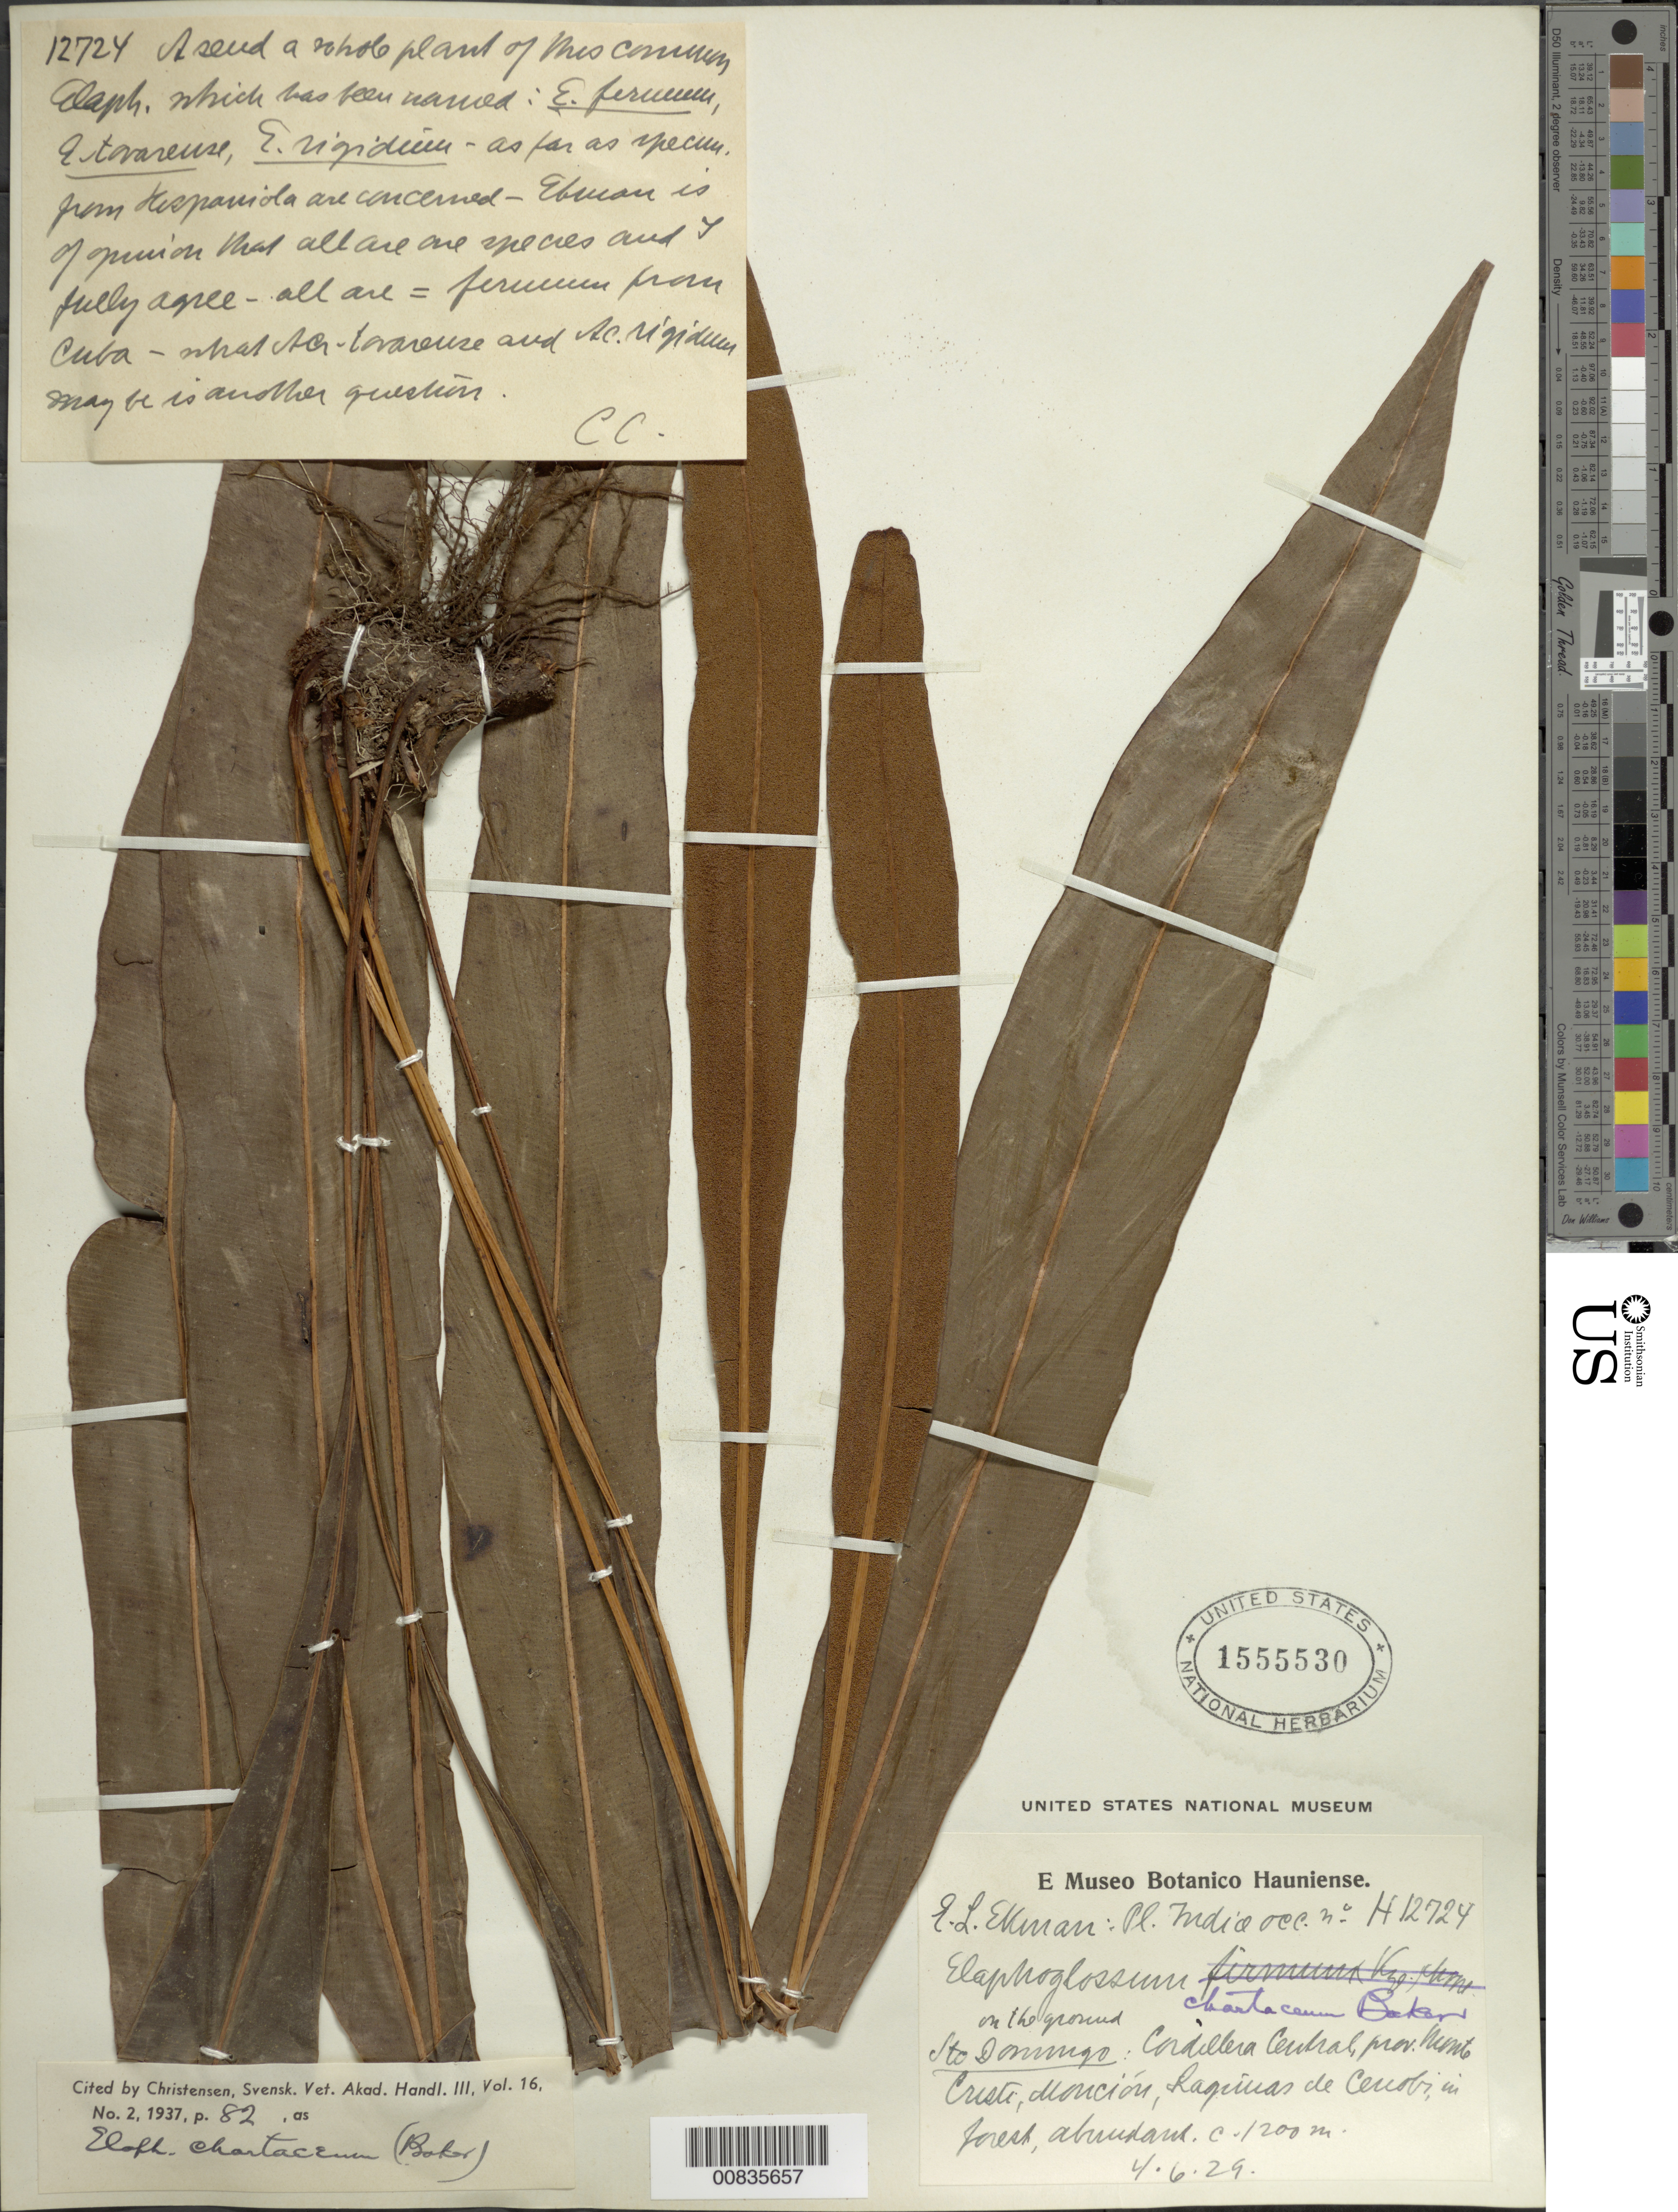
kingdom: Plantae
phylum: Tracheophyta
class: Polypodiopsida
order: Polypodiales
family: Dryopteridaceae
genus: Elaphoglossum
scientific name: Elaphoglossum chartaceum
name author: (Baker ex Jenman) C. Chr.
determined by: Christensen, C. F. A.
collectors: E. L. Ekman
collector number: H 12724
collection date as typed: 04 Jun 1929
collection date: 1929-06-04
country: Dominican Republic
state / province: Monte Cristi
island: Hispaniola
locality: Cordillera Central, Monción, Lagunas de Cenobi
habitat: Forest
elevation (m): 1100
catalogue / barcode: US 1555530